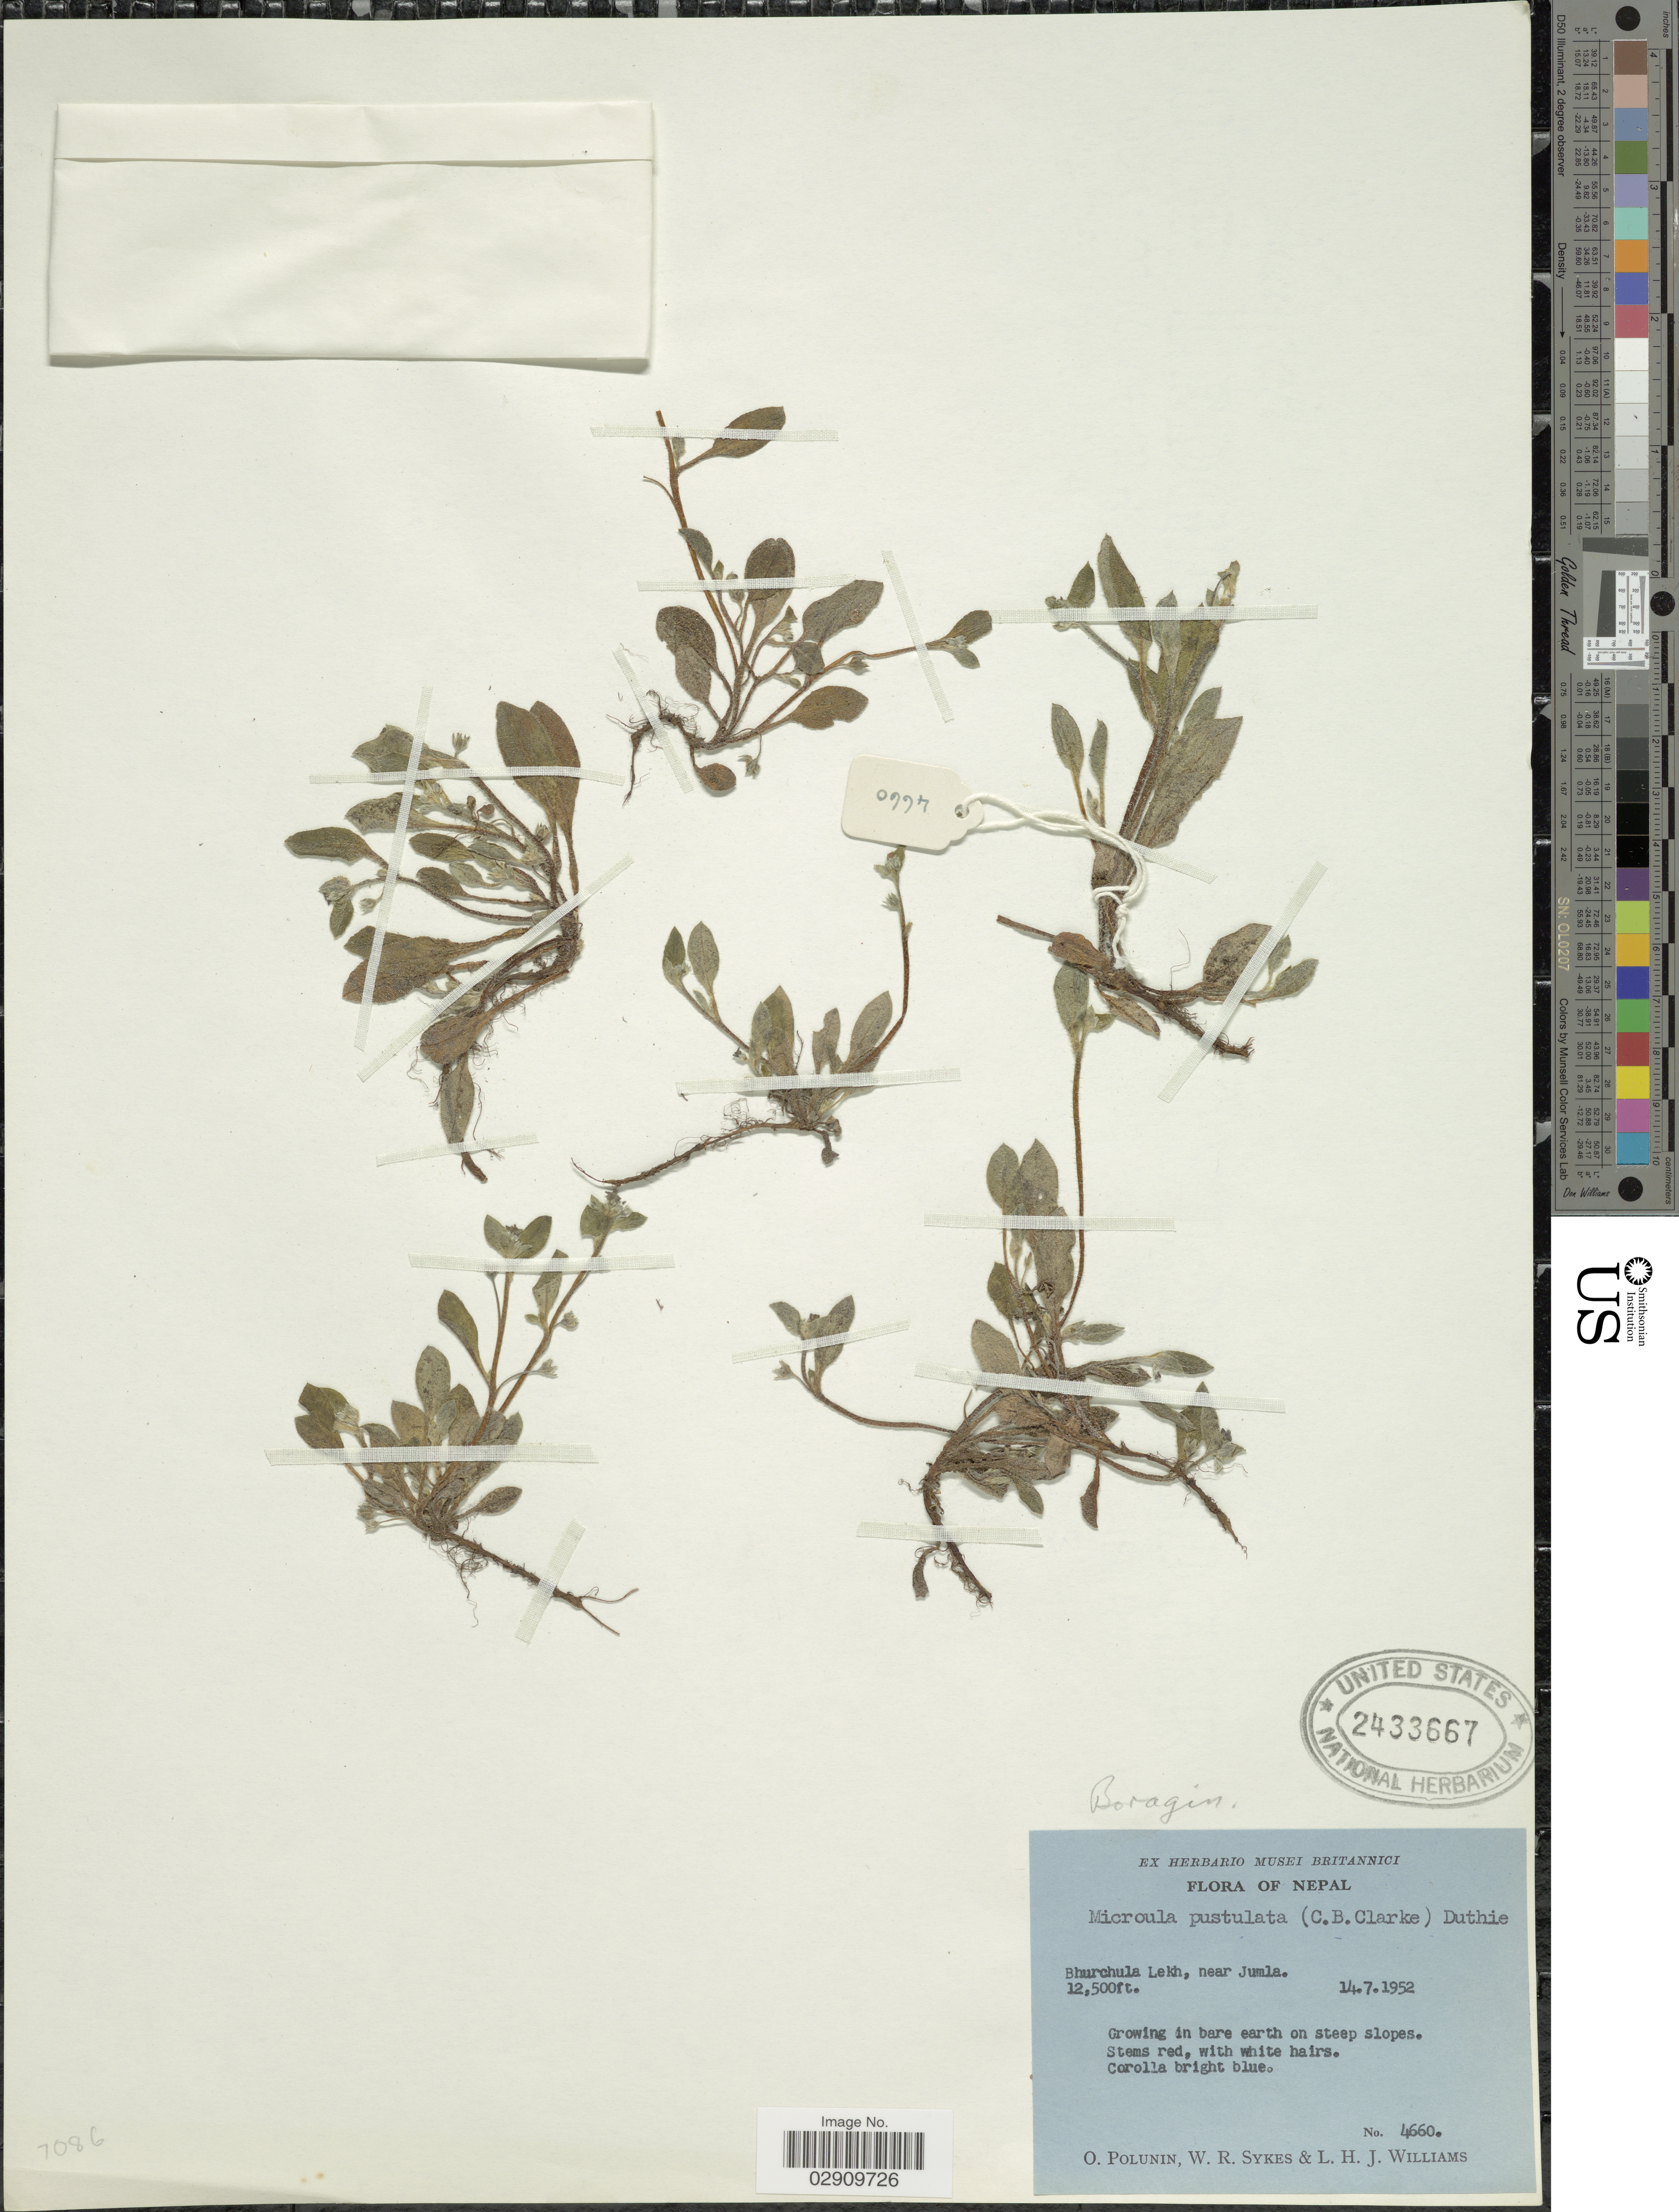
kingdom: Plantae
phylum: Tracheophyta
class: Magnoliopsida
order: Boraginales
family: Boraginaceae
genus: Microula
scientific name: Microula pustulata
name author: Duthie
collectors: O. V. Polunin, W. R. Sykes & L. H. J. Williams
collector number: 4660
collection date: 1952-07-14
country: Nepal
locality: Bhurchula Lekh, near Jumla, growing in bare earth on steep slopes.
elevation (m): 3810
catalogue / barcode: US 2433667